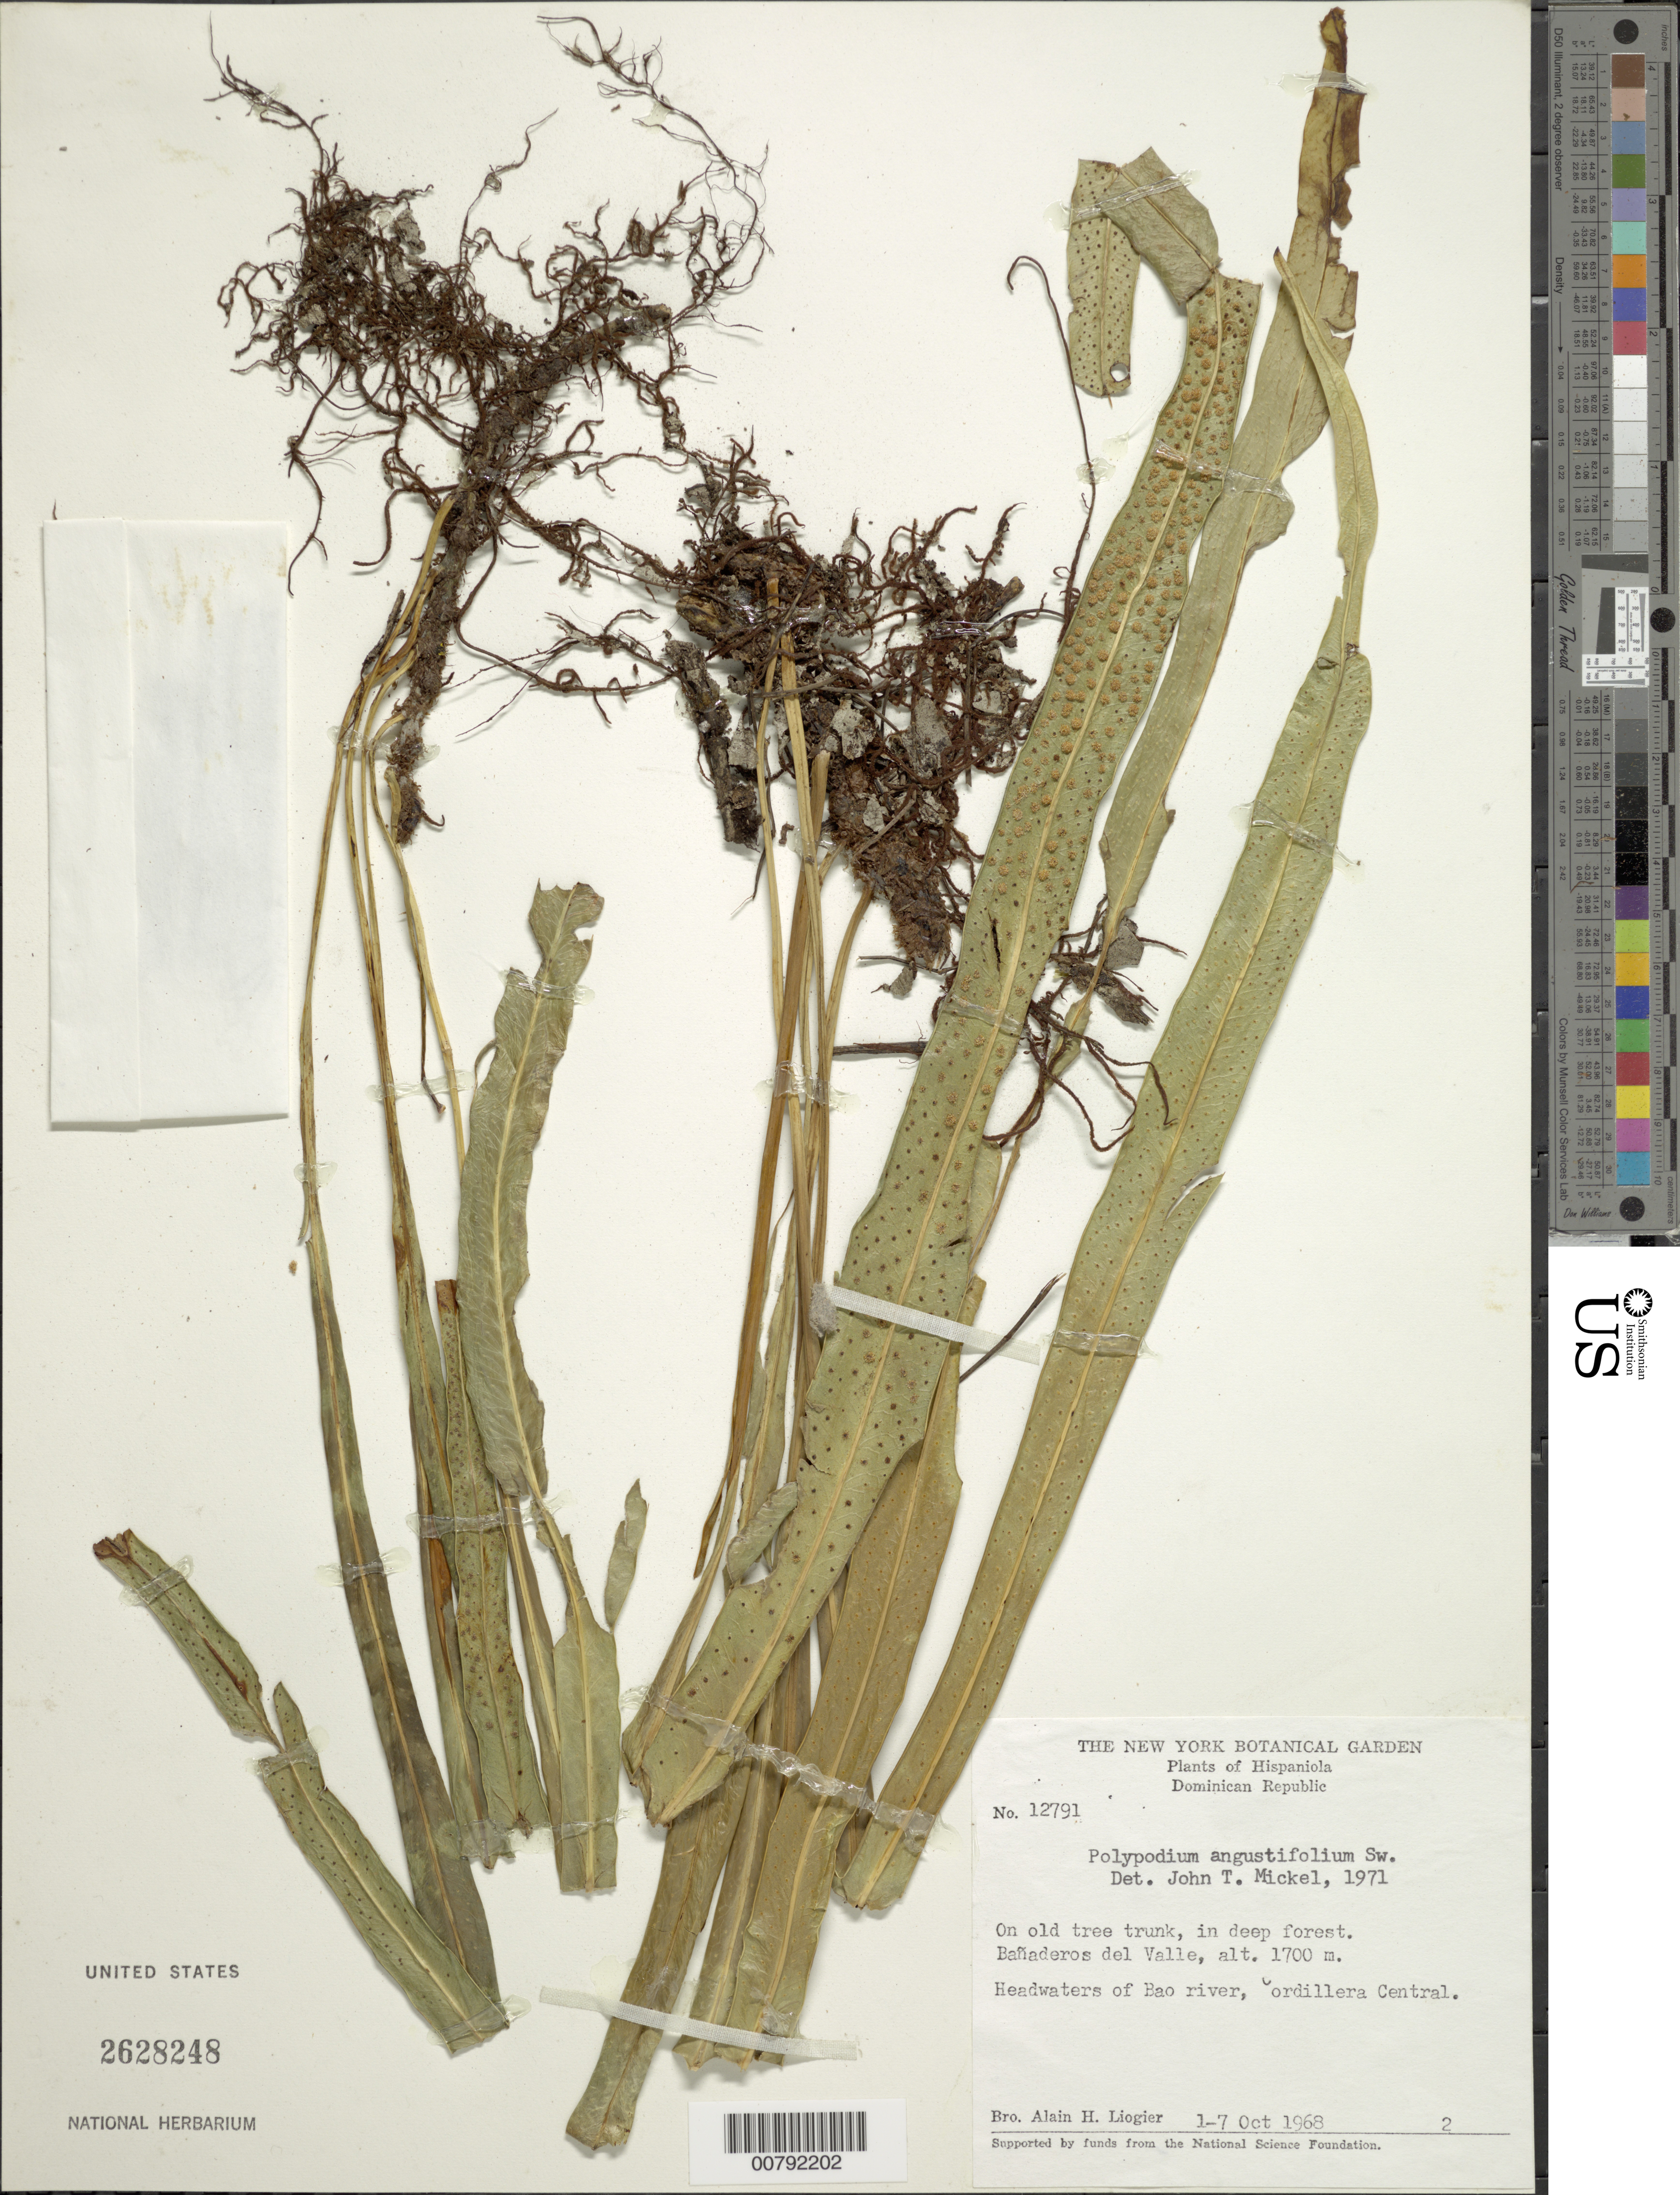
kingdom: Plantae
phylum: Tracheophyta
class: Polypodiopsida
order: Polypodiales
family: Polypodiaceae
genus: Campyloneurum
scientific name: Campyloneurum angustifolium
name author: (Sw.) Fée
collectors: A. H. Liogier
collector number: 12791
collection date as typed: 01 Oct 1968 to 07 Oct 1968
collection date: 1968-10-01/1968-10-07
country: Dominican Republic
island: Hispaniola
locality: Bañaderso del Valle, headwaters of Bao River, Cordillera Central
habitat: Deep forest, on old tree trunk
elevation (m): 1700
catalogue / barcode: US 2628248